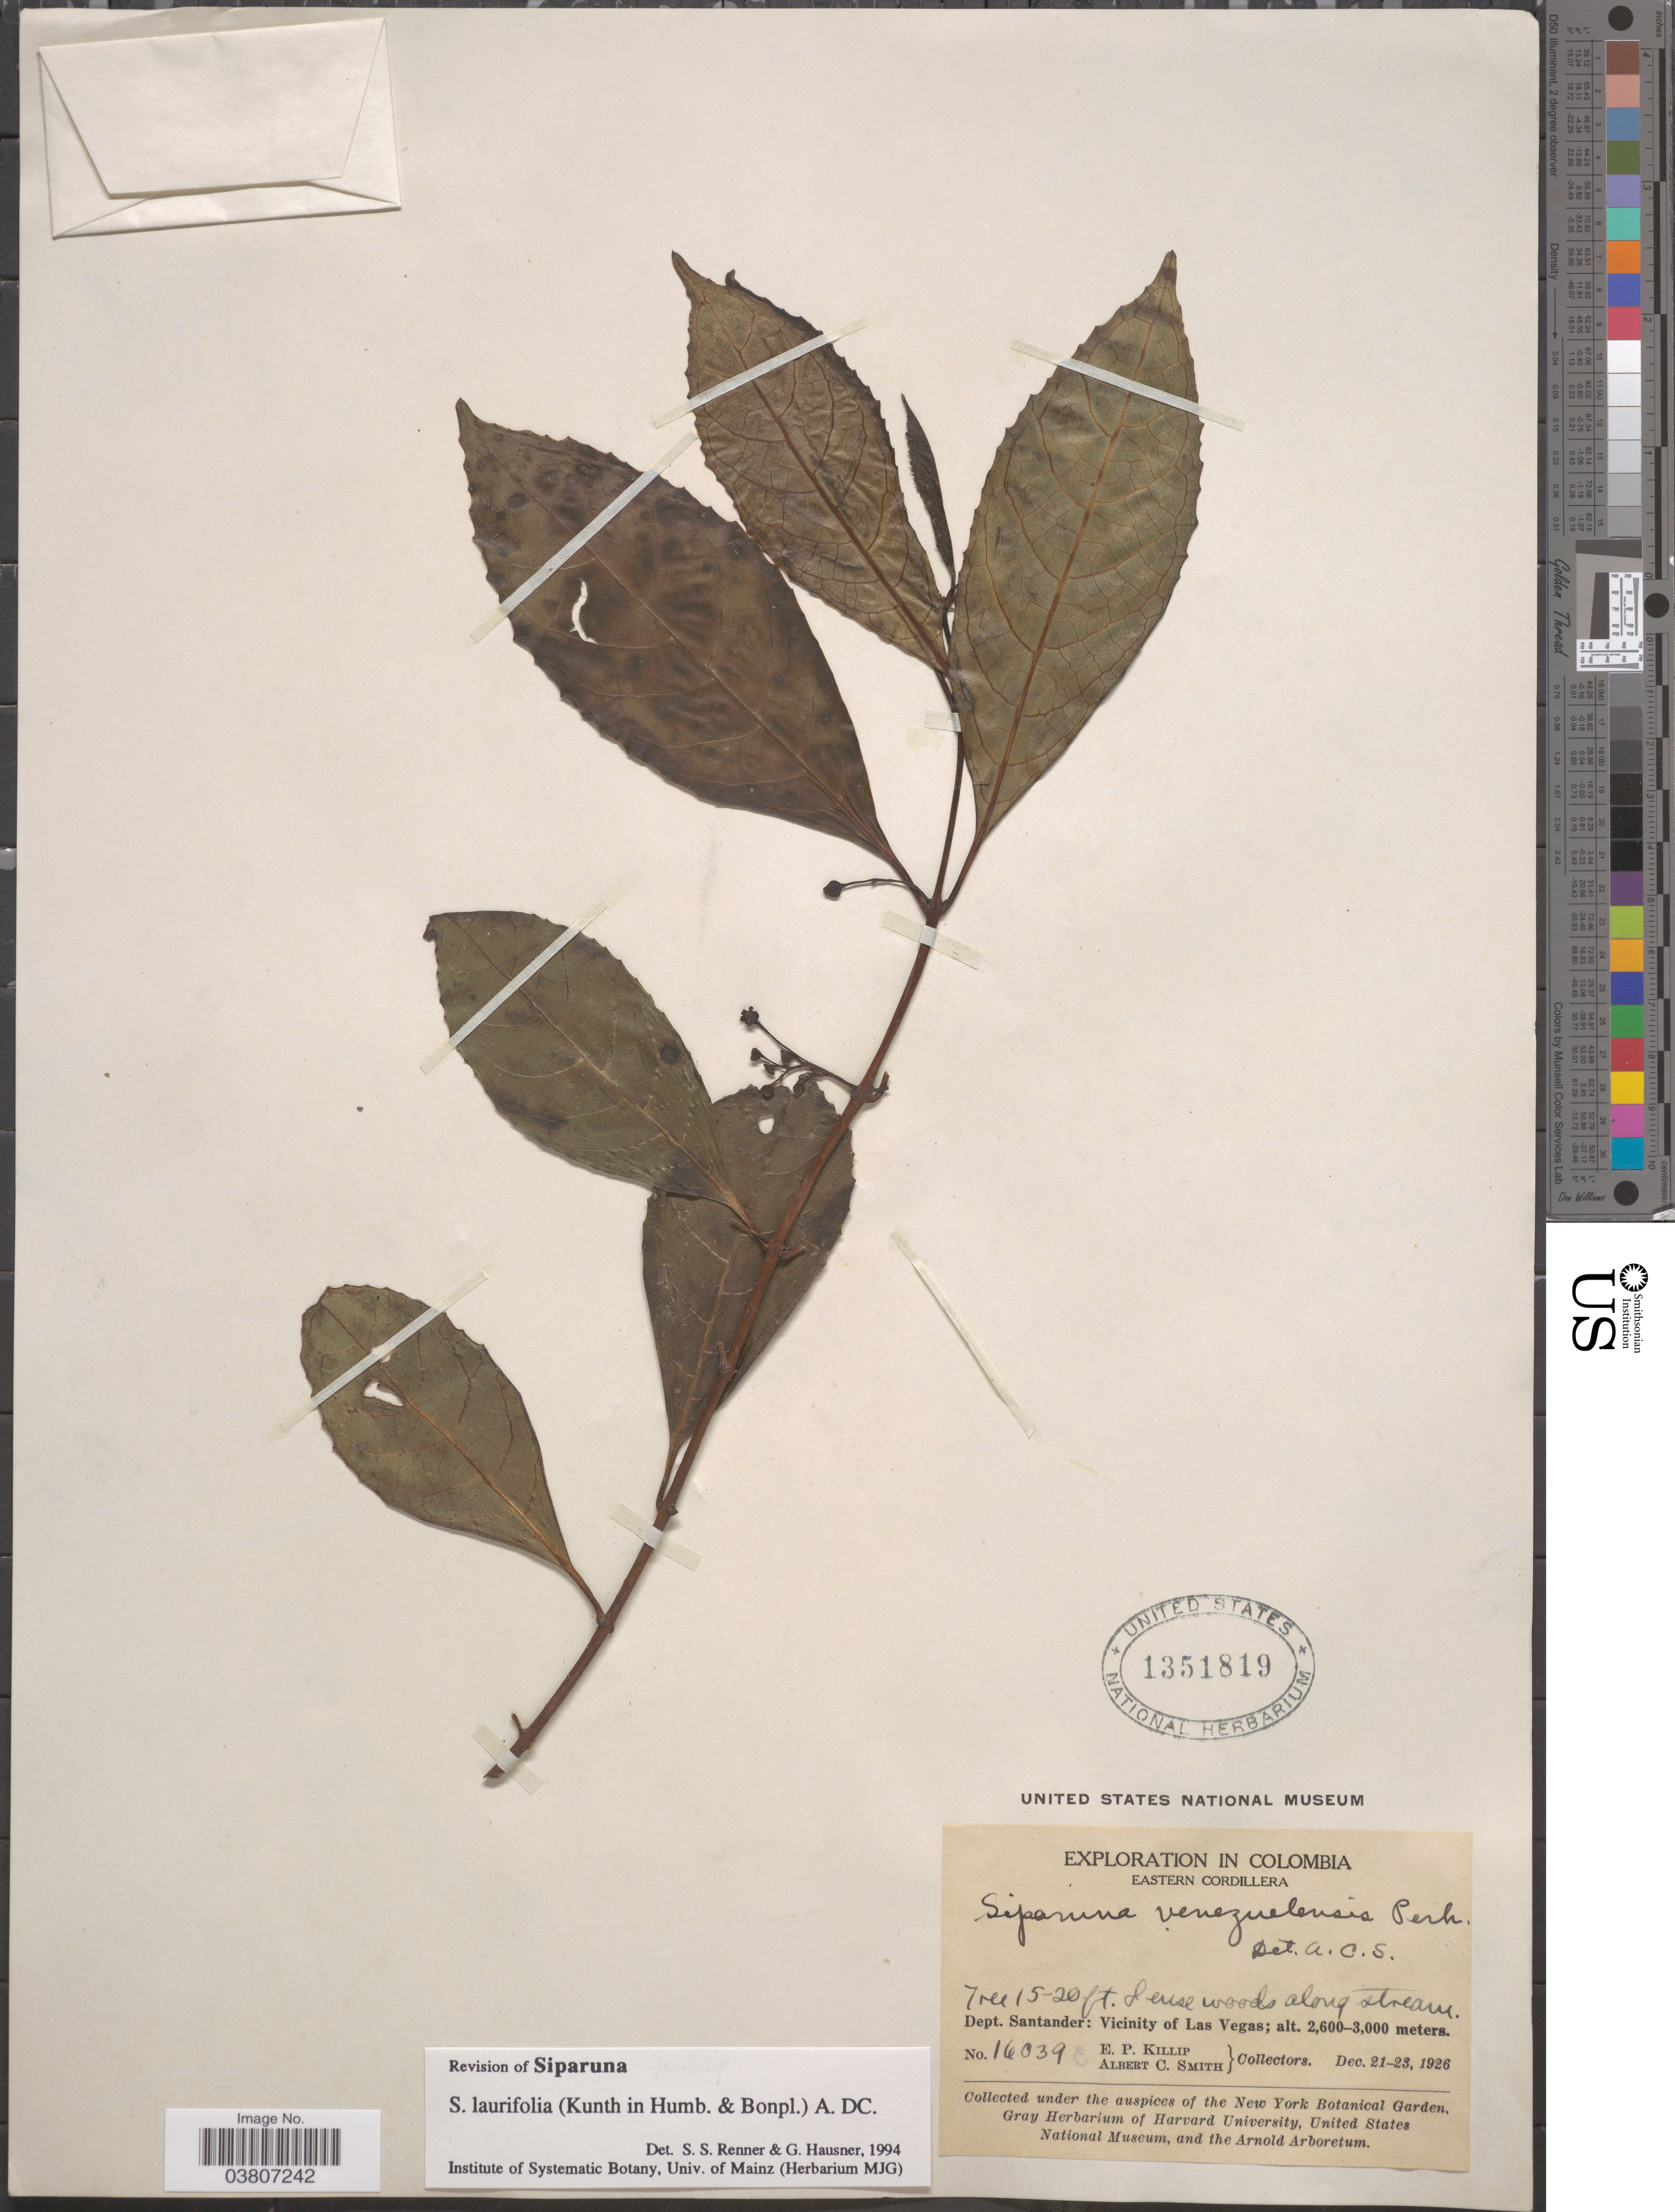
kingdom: Plantae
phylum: Tracheophyta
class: Magnoliopsida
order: Laurales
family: Siparunaceae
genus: Siparuna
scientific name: Siparuna laurifolia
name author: (Kunth) A. DC.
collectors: E. P. Killip & A. C. Smith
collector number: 16039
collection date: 1926-12-21/1926-12-23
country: Colombia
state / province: Santander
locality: Eastern Cordillera. Dept. Santander: Vicinity of Las Vegas.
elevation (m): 2600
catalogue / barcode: US 1351819